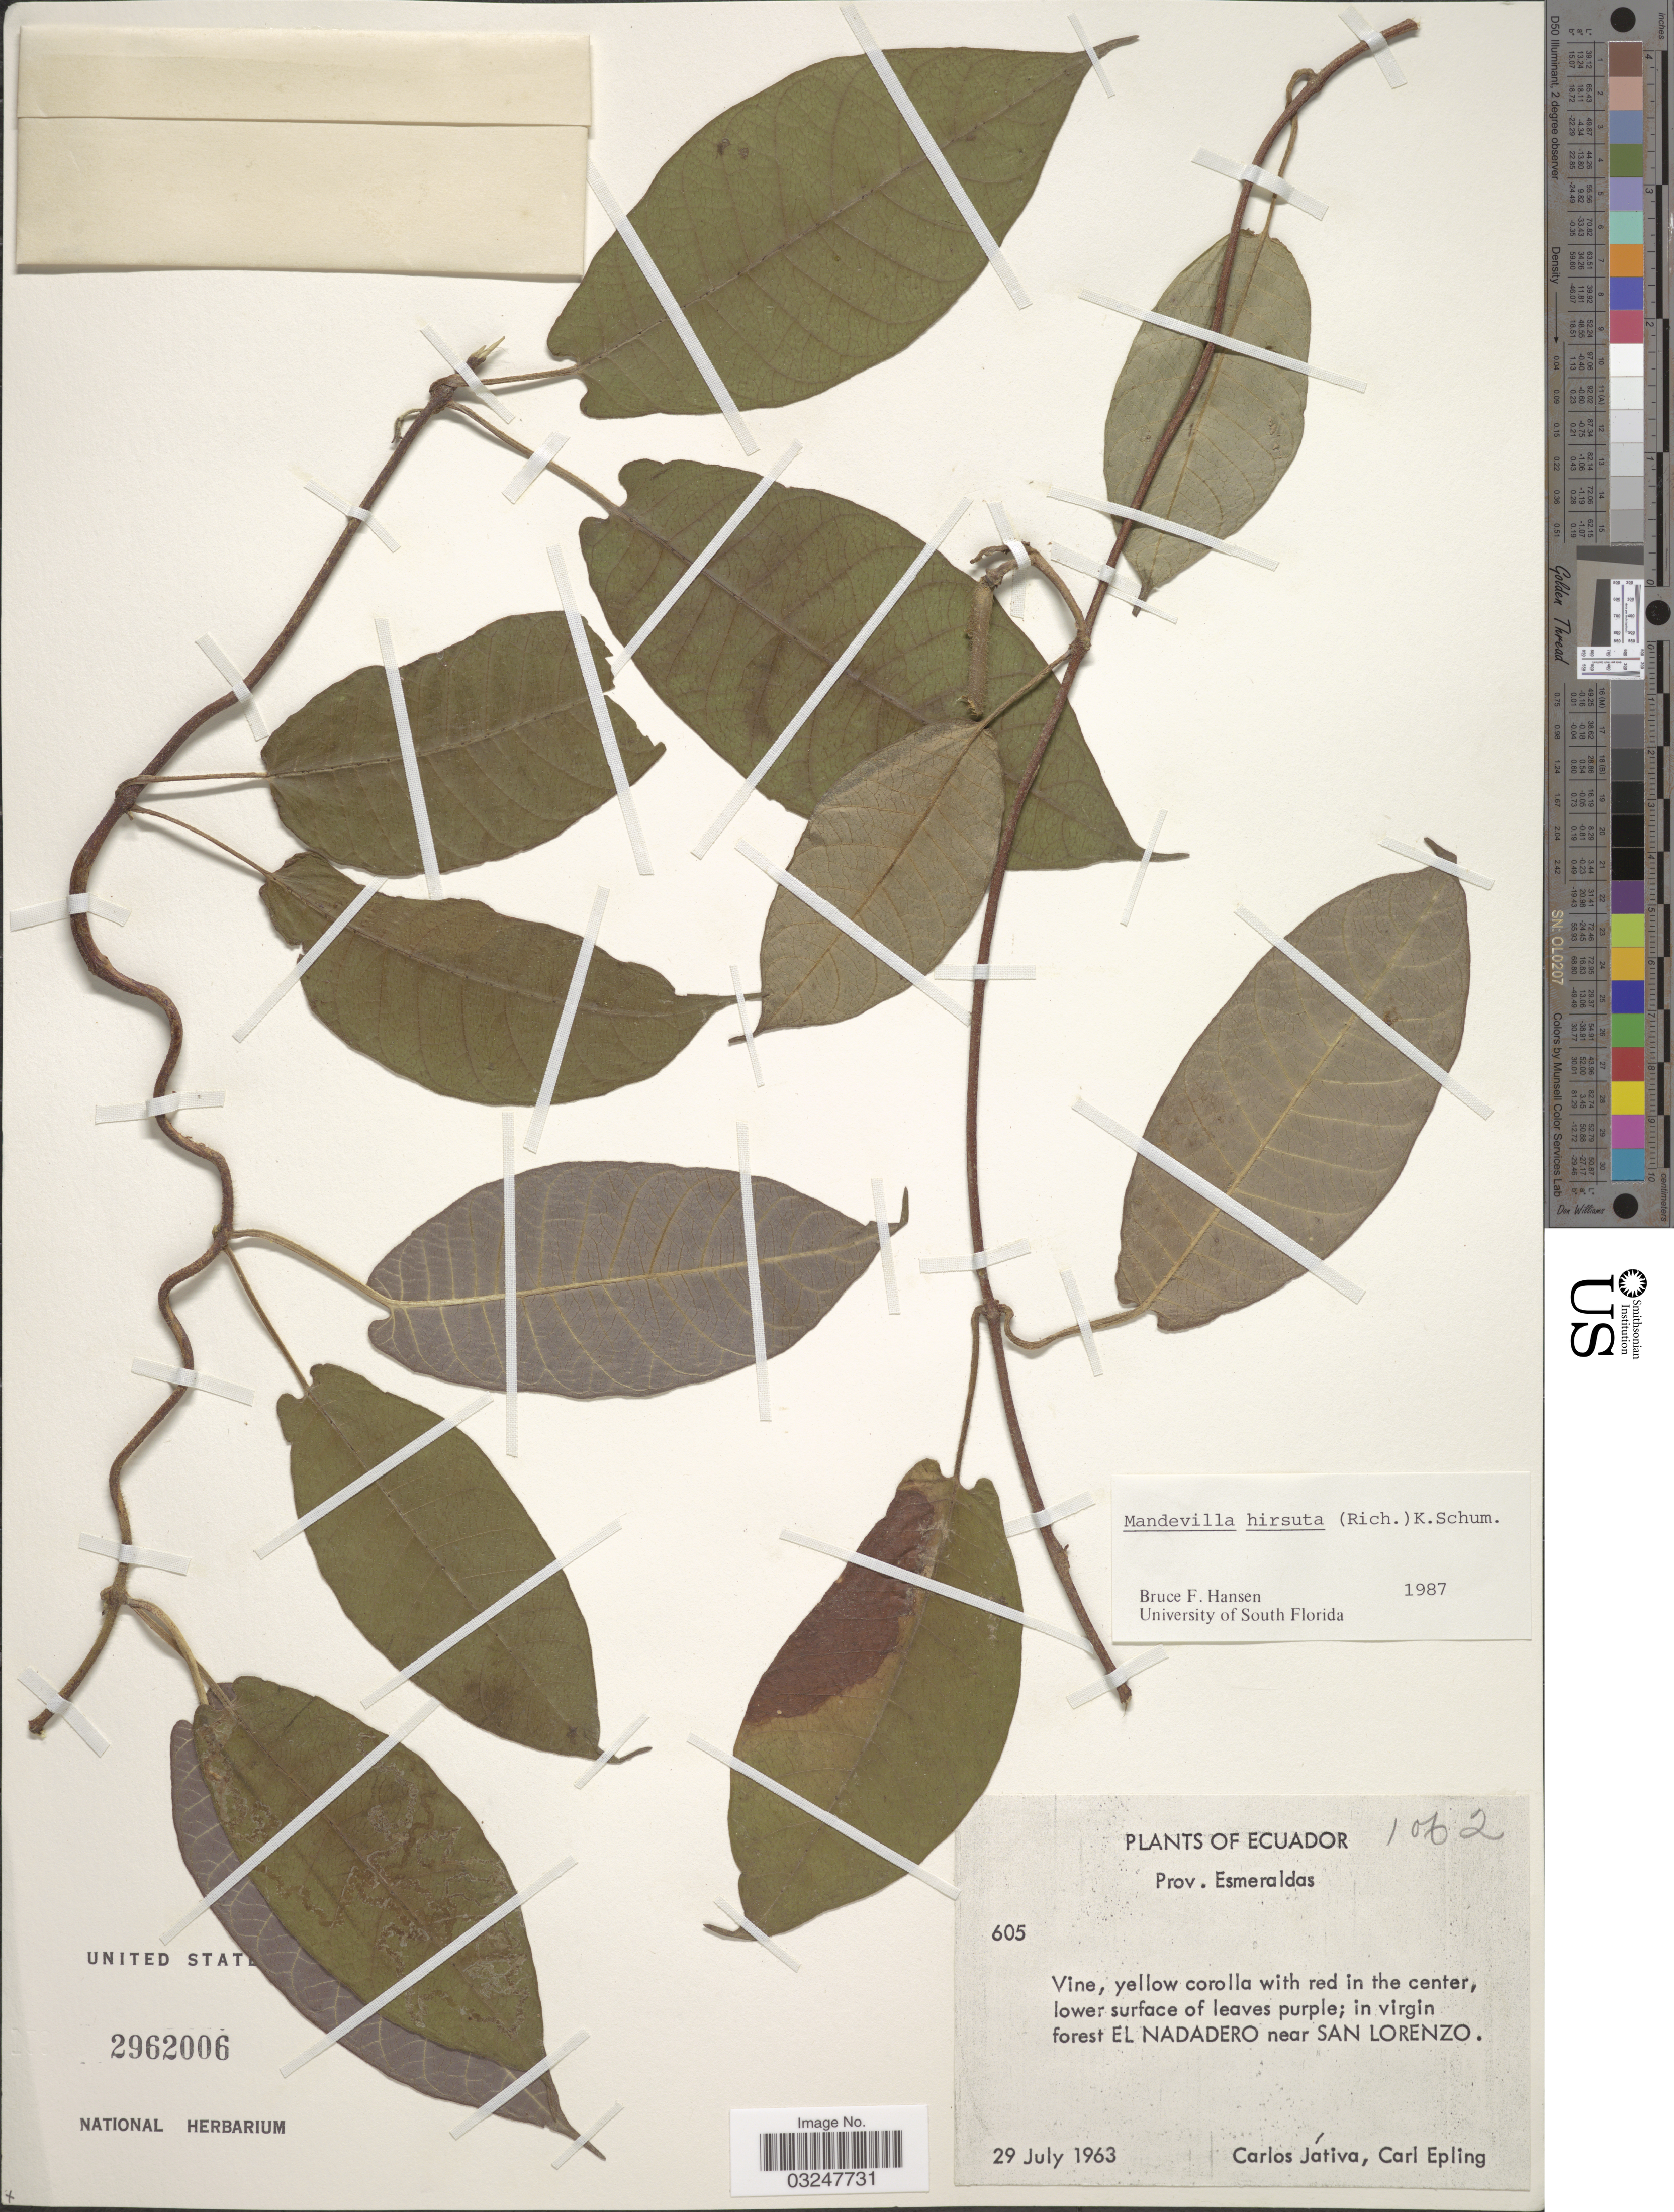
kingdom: Plantae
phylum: Tracheophyta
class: Magnoliopsida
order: Gentianales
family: Apocynaceae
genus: Mandevilla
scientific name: Mandevilla hirsuta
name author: (Rich.) K. Schum.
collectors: C. D. Játiva & C. C. Epling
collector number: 605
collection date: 1963-07-29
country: Ecuador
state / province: Esmeraldas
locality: In virgin forest El Nadadero near San Lorenzo.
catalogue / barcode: US 2962006